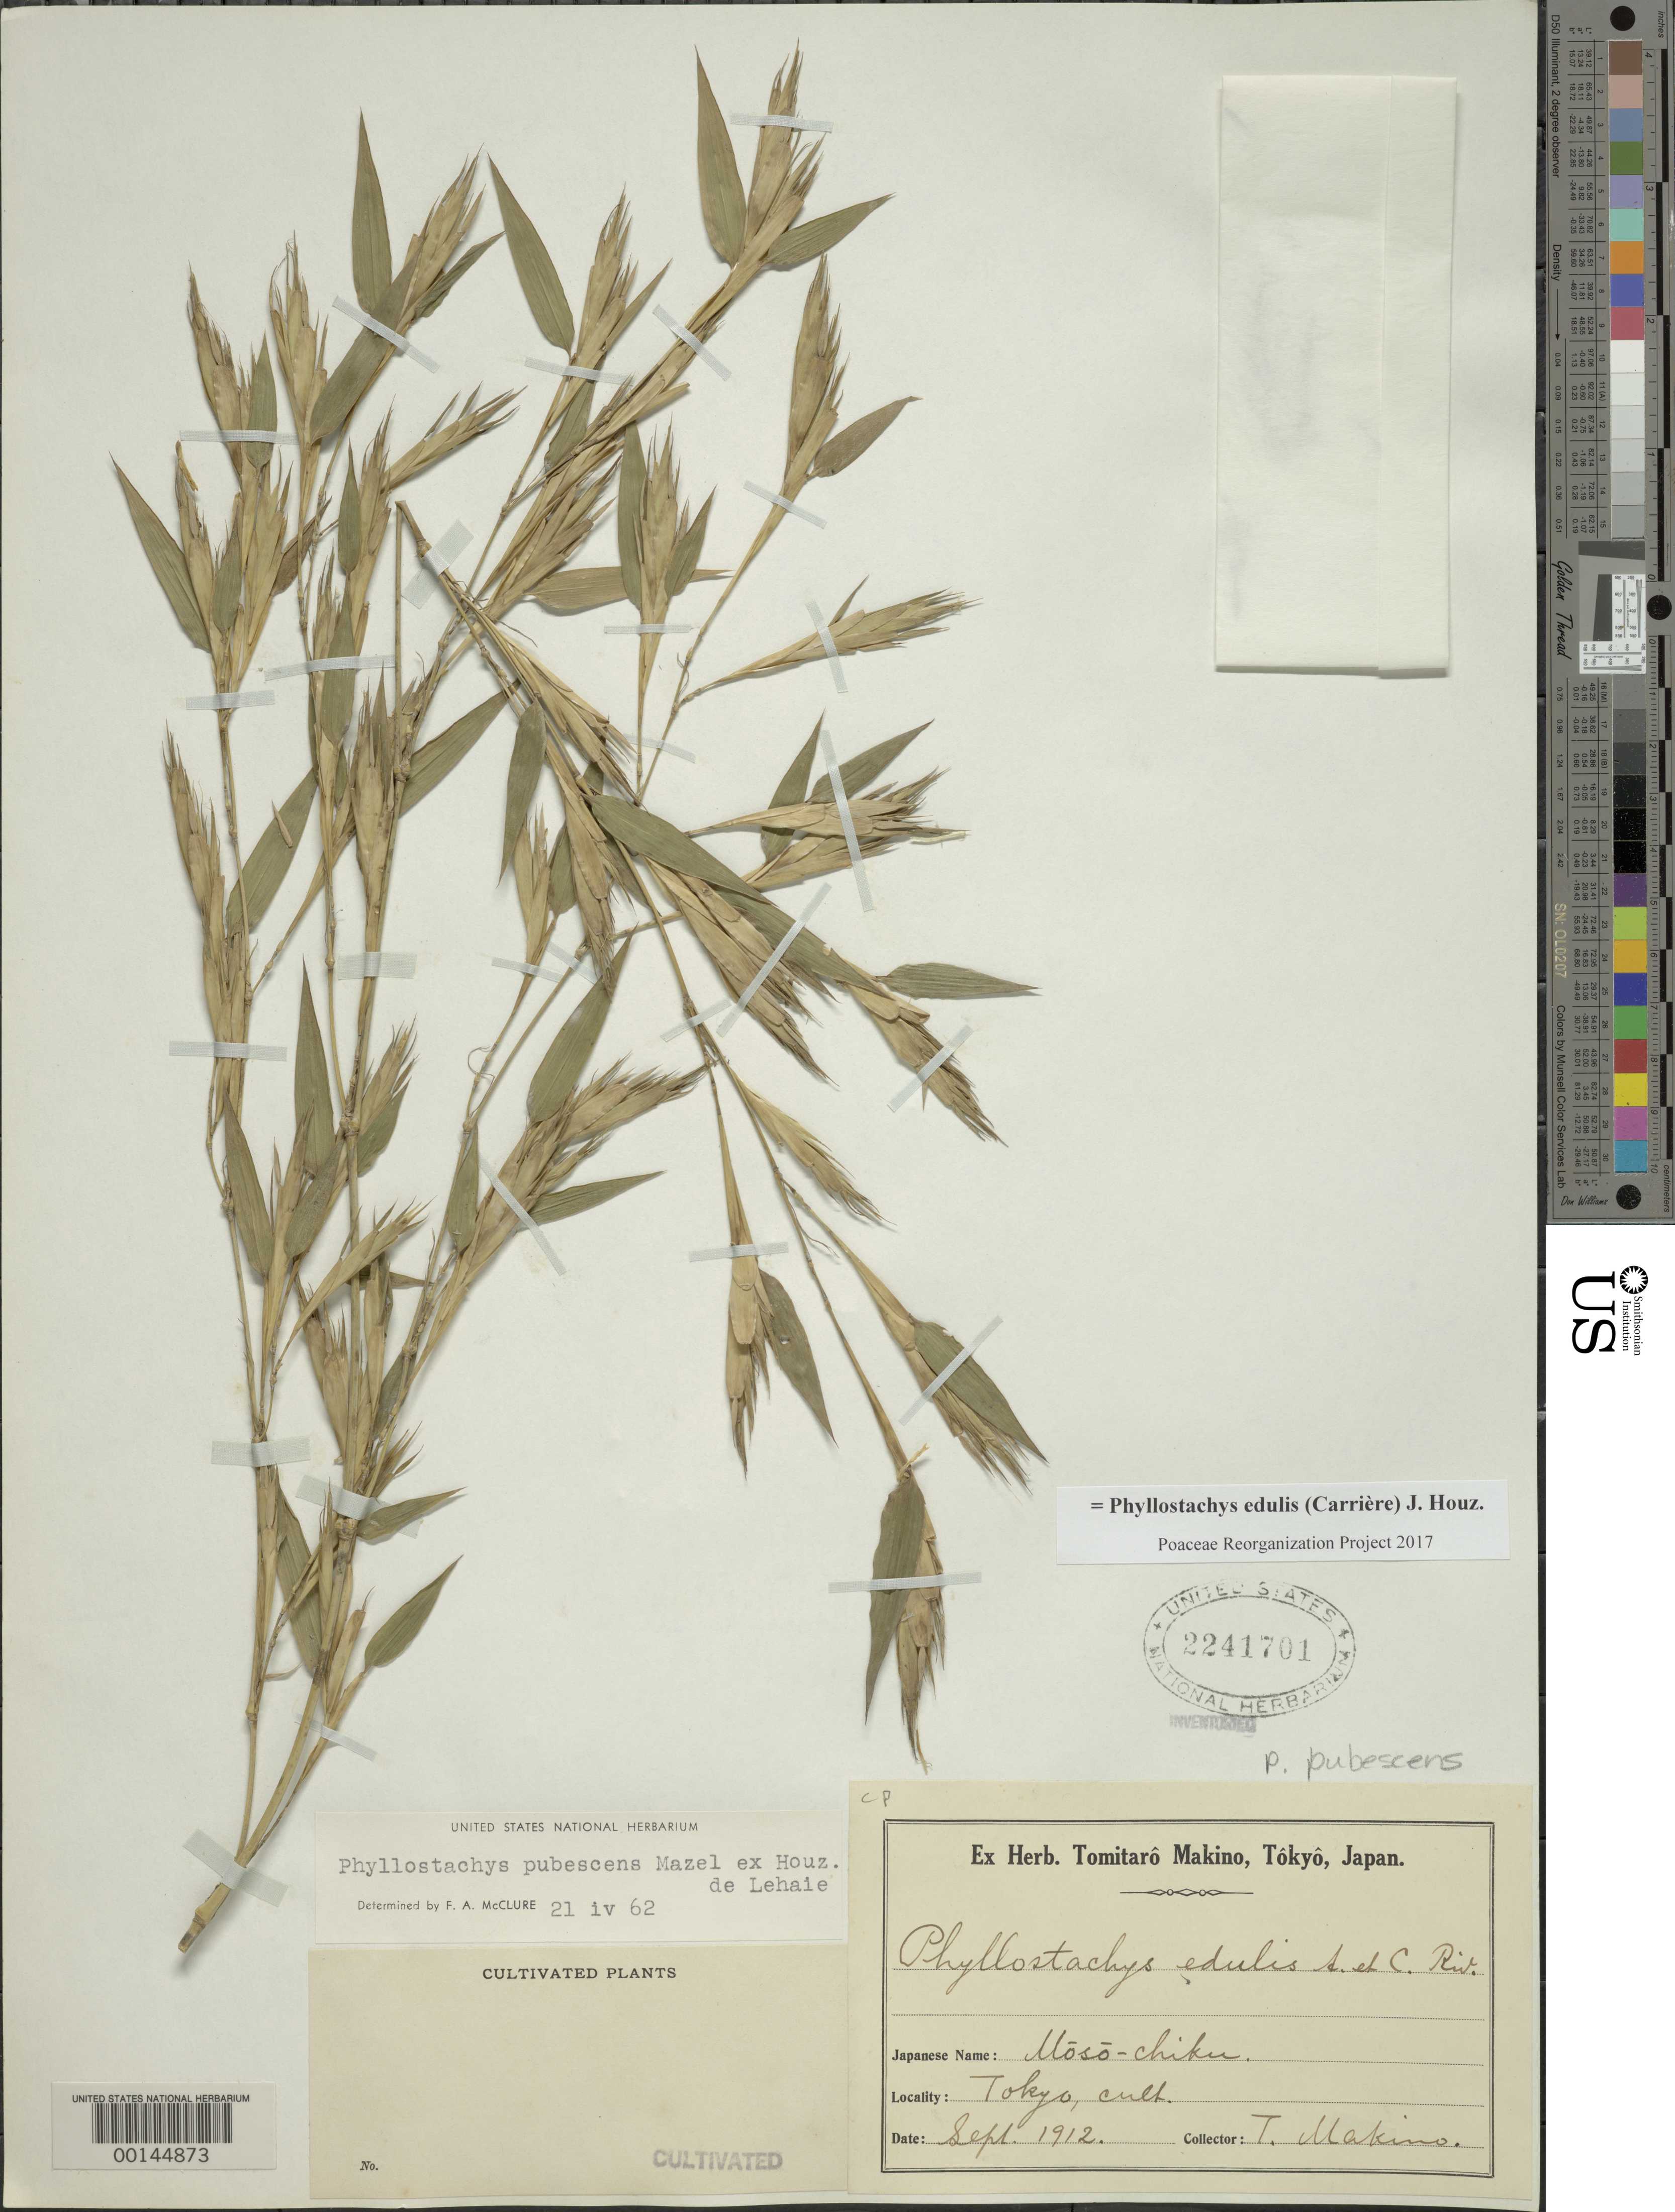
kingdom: Plantae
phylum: Tracheophyta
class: Liliopsida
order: Poales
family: Poaceae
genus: Phyllostachys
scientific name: Phyllostachys edulis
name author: (Carrière) J. Houz.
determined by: Poaceae Reorganization Project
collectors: T. Makino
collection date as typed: Sep 1912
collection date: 1912-09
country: Japan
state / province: Tokyo, Federal City of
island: Honshu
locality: Tokyo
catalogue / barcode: US 2241701